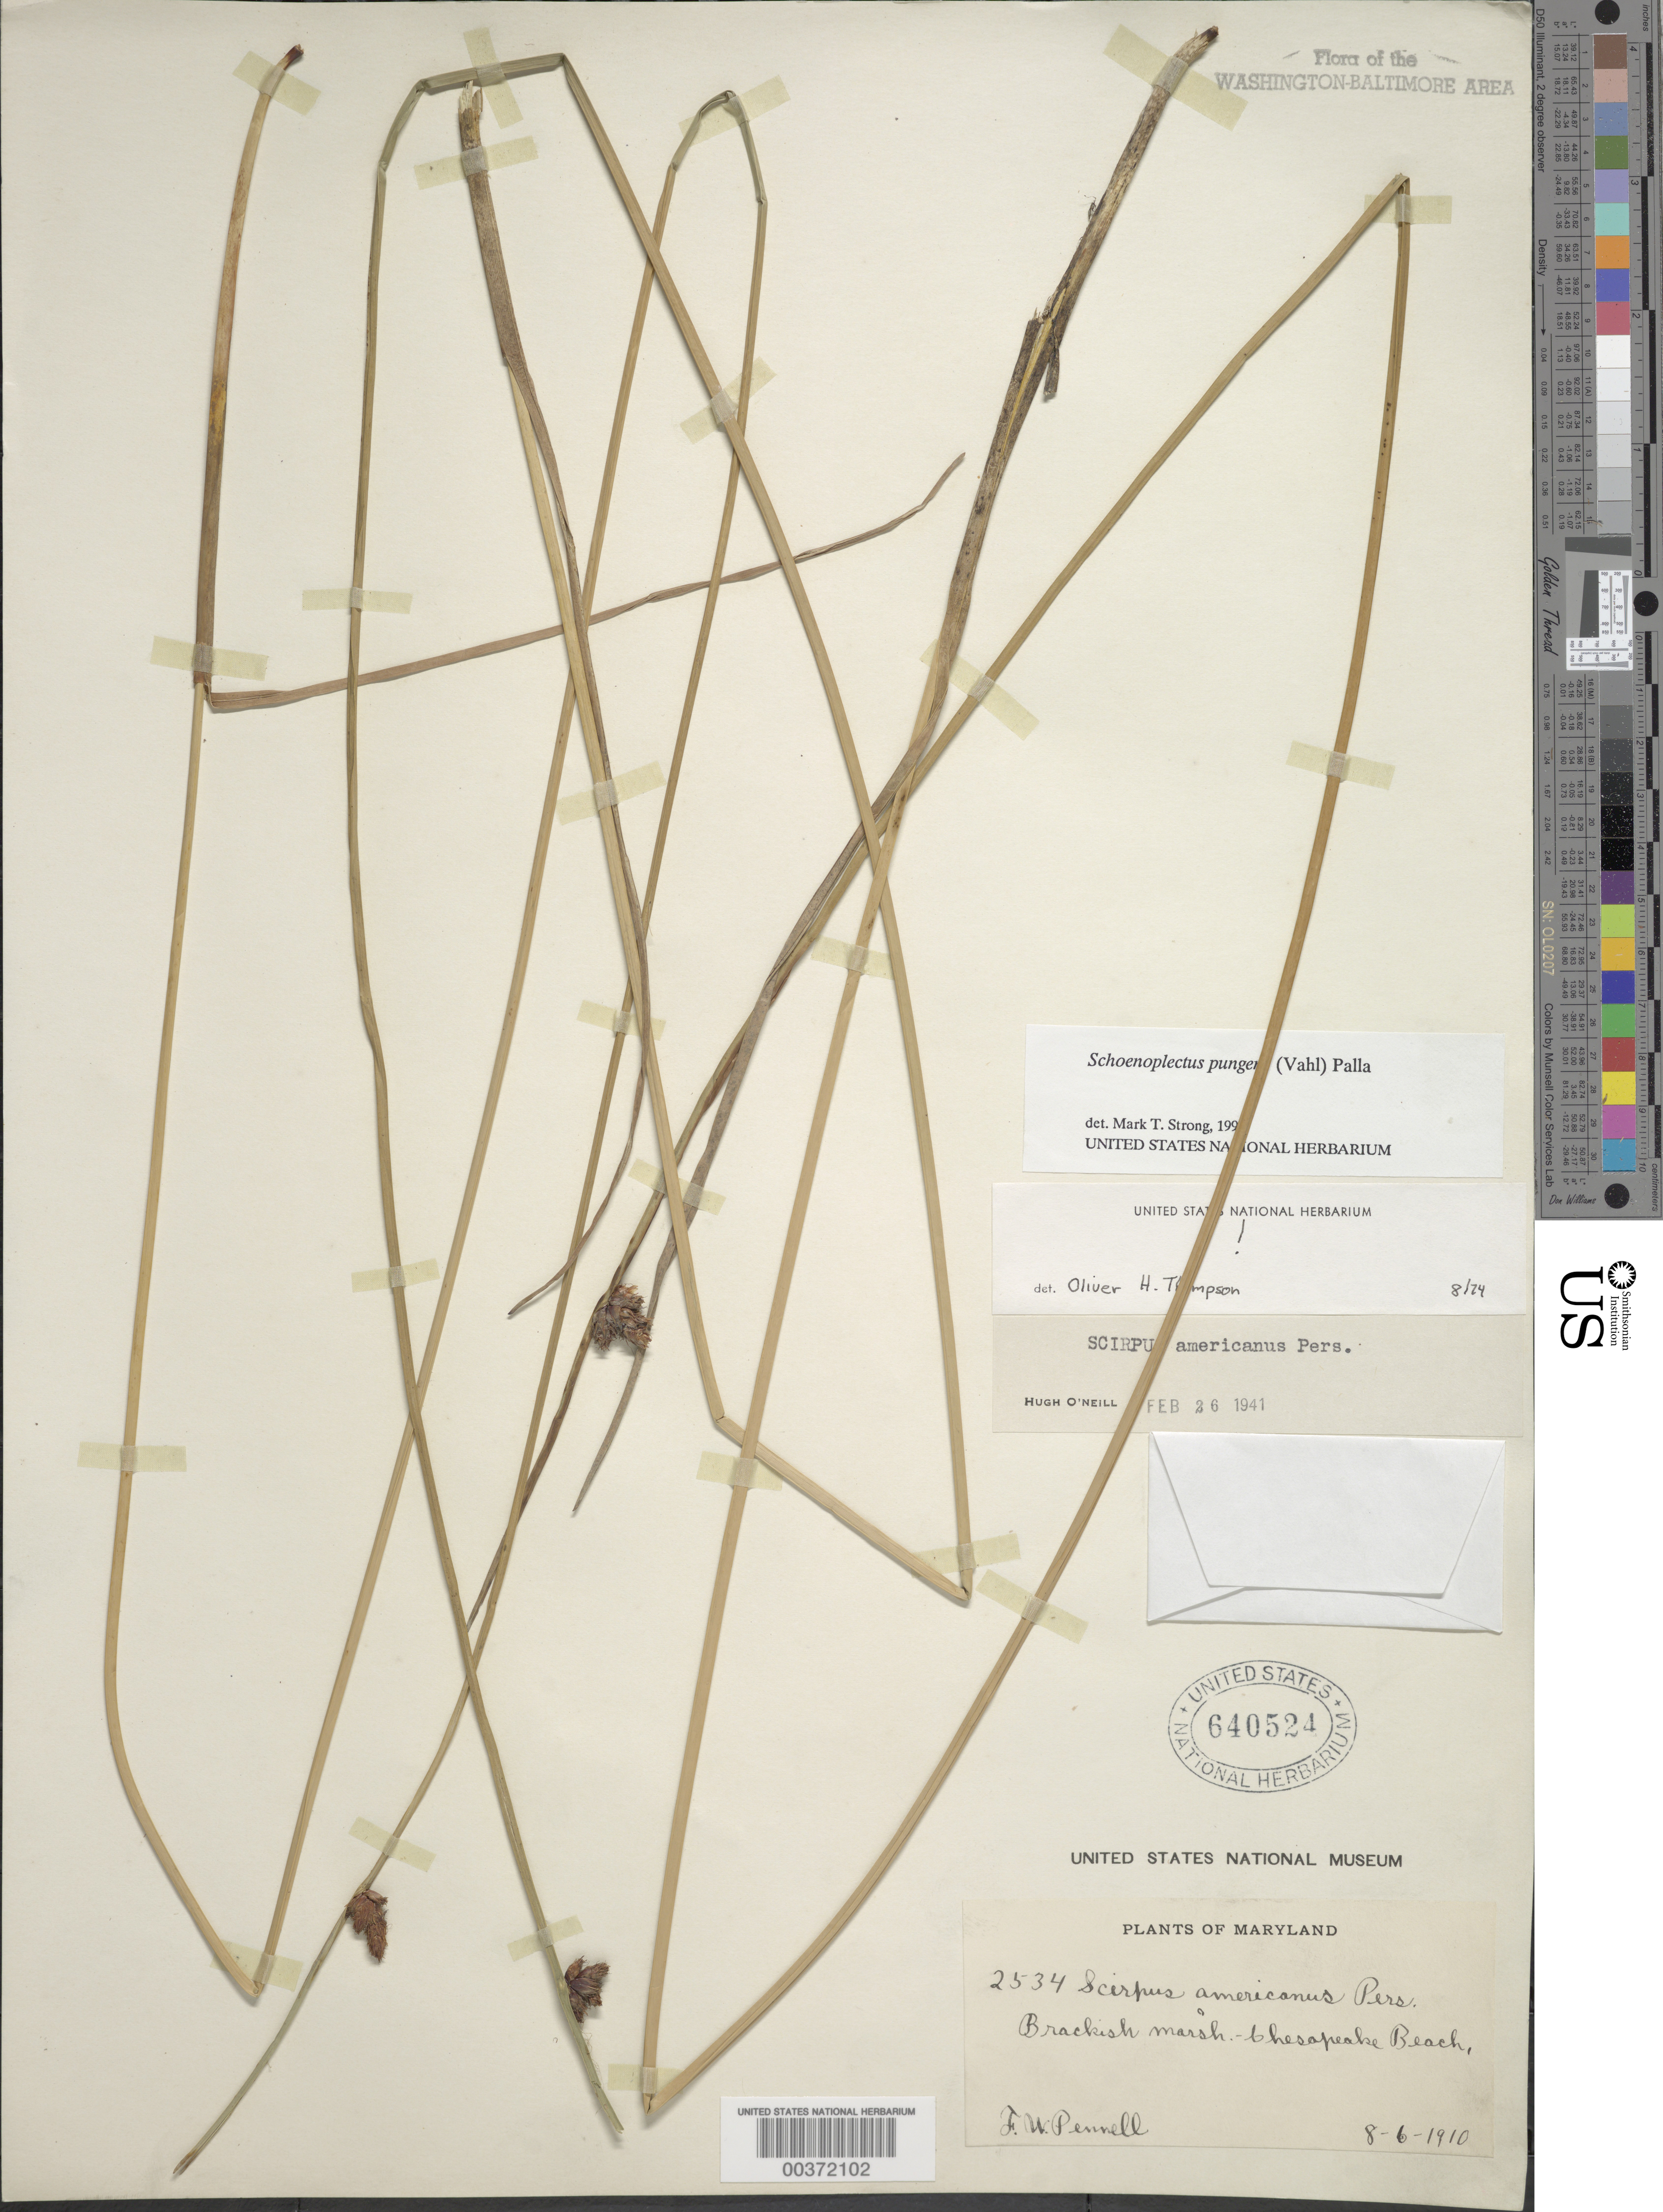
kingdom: Plantae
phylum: Tracheophyta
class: Liliopsida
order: Poales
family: Cyperaceae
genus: Schoenoplectus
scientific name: Schoenoplectus americanus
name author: (Pers.) Volkart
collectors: F. W. Pennell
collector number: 2534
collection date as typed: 06 Aug 1910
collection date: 1910-08-06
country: United States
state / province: Maryland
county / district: Calvert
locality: Chesapeake Beach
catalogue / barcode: US 640524